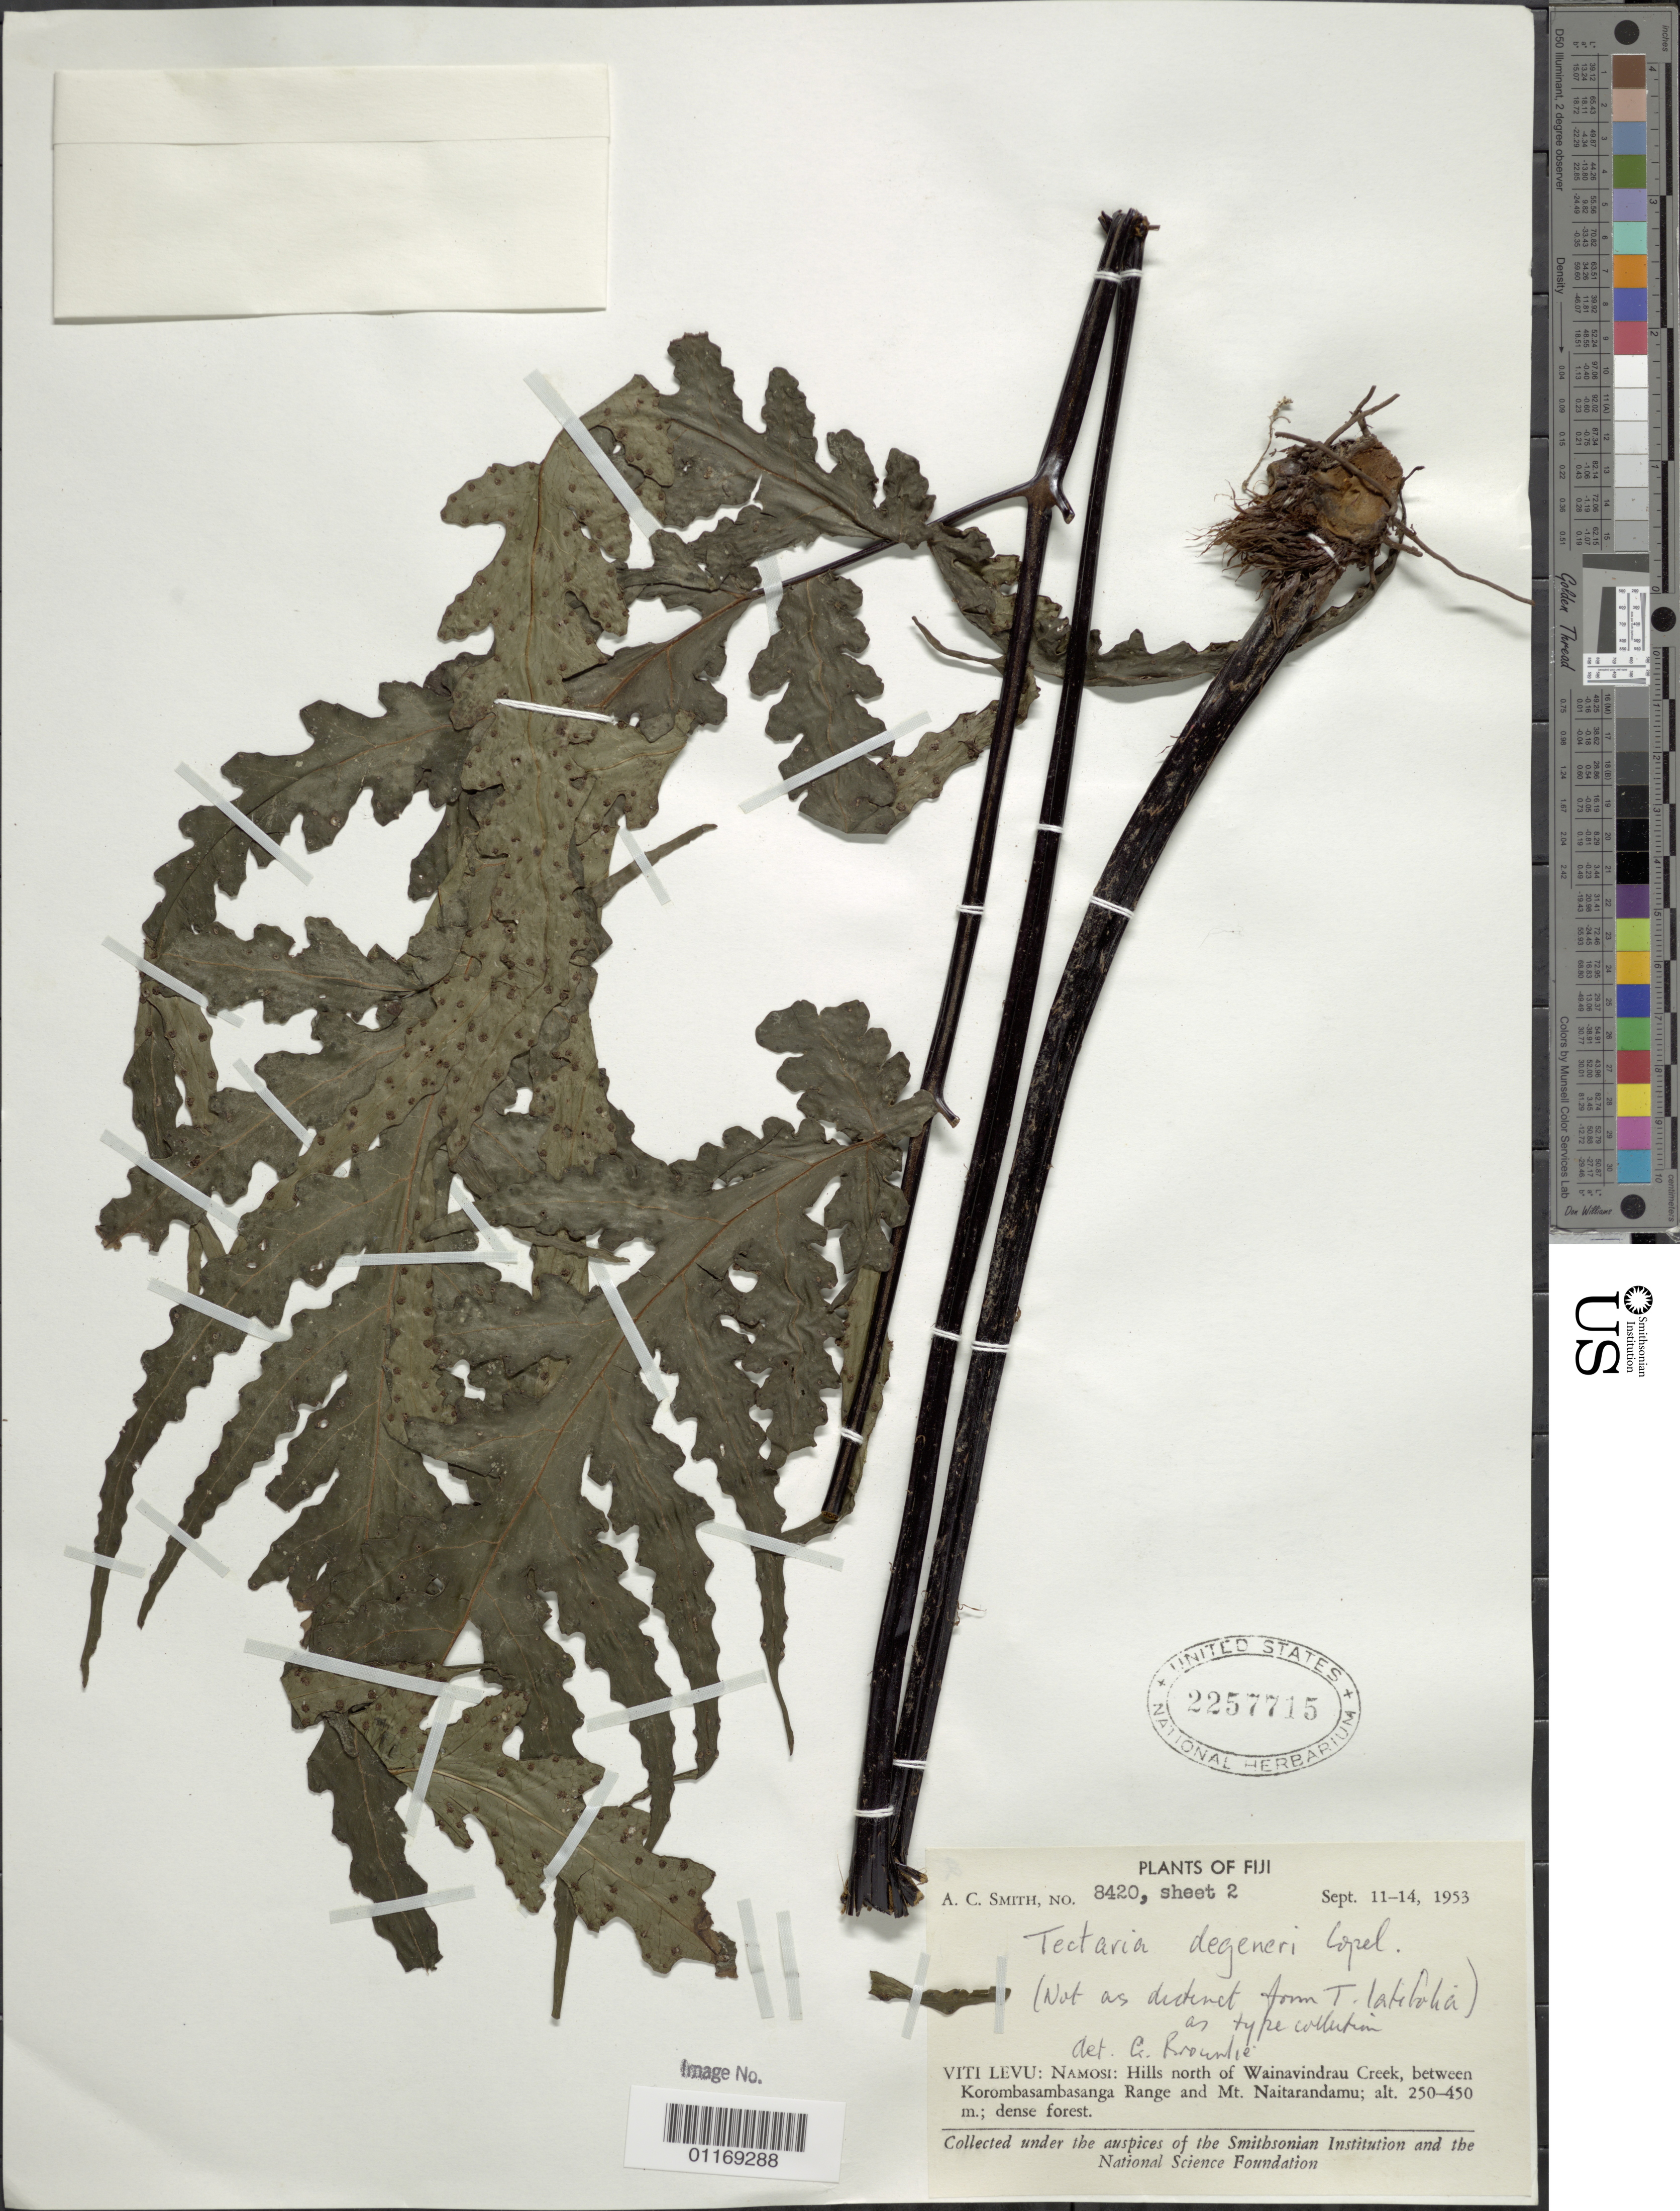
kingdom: Plantae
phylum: Tracheophyta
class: Polypodiopsida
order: Polypodiales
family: Tectariaceae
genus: Tectaria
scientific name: Tectaria degeneri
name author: Copel.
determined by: Brownlie, G.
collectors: A. C. Smith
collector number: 8420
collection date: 1953-09-11/1953-09-14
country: Fiji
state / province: Central Division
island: Viti Levu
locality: Namosi: hills North of Wainavindrau Creek, between Korombasambasanga Range and Mt. Naitarandamu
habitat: Dense forest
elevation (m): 250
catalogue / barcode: US 2257715